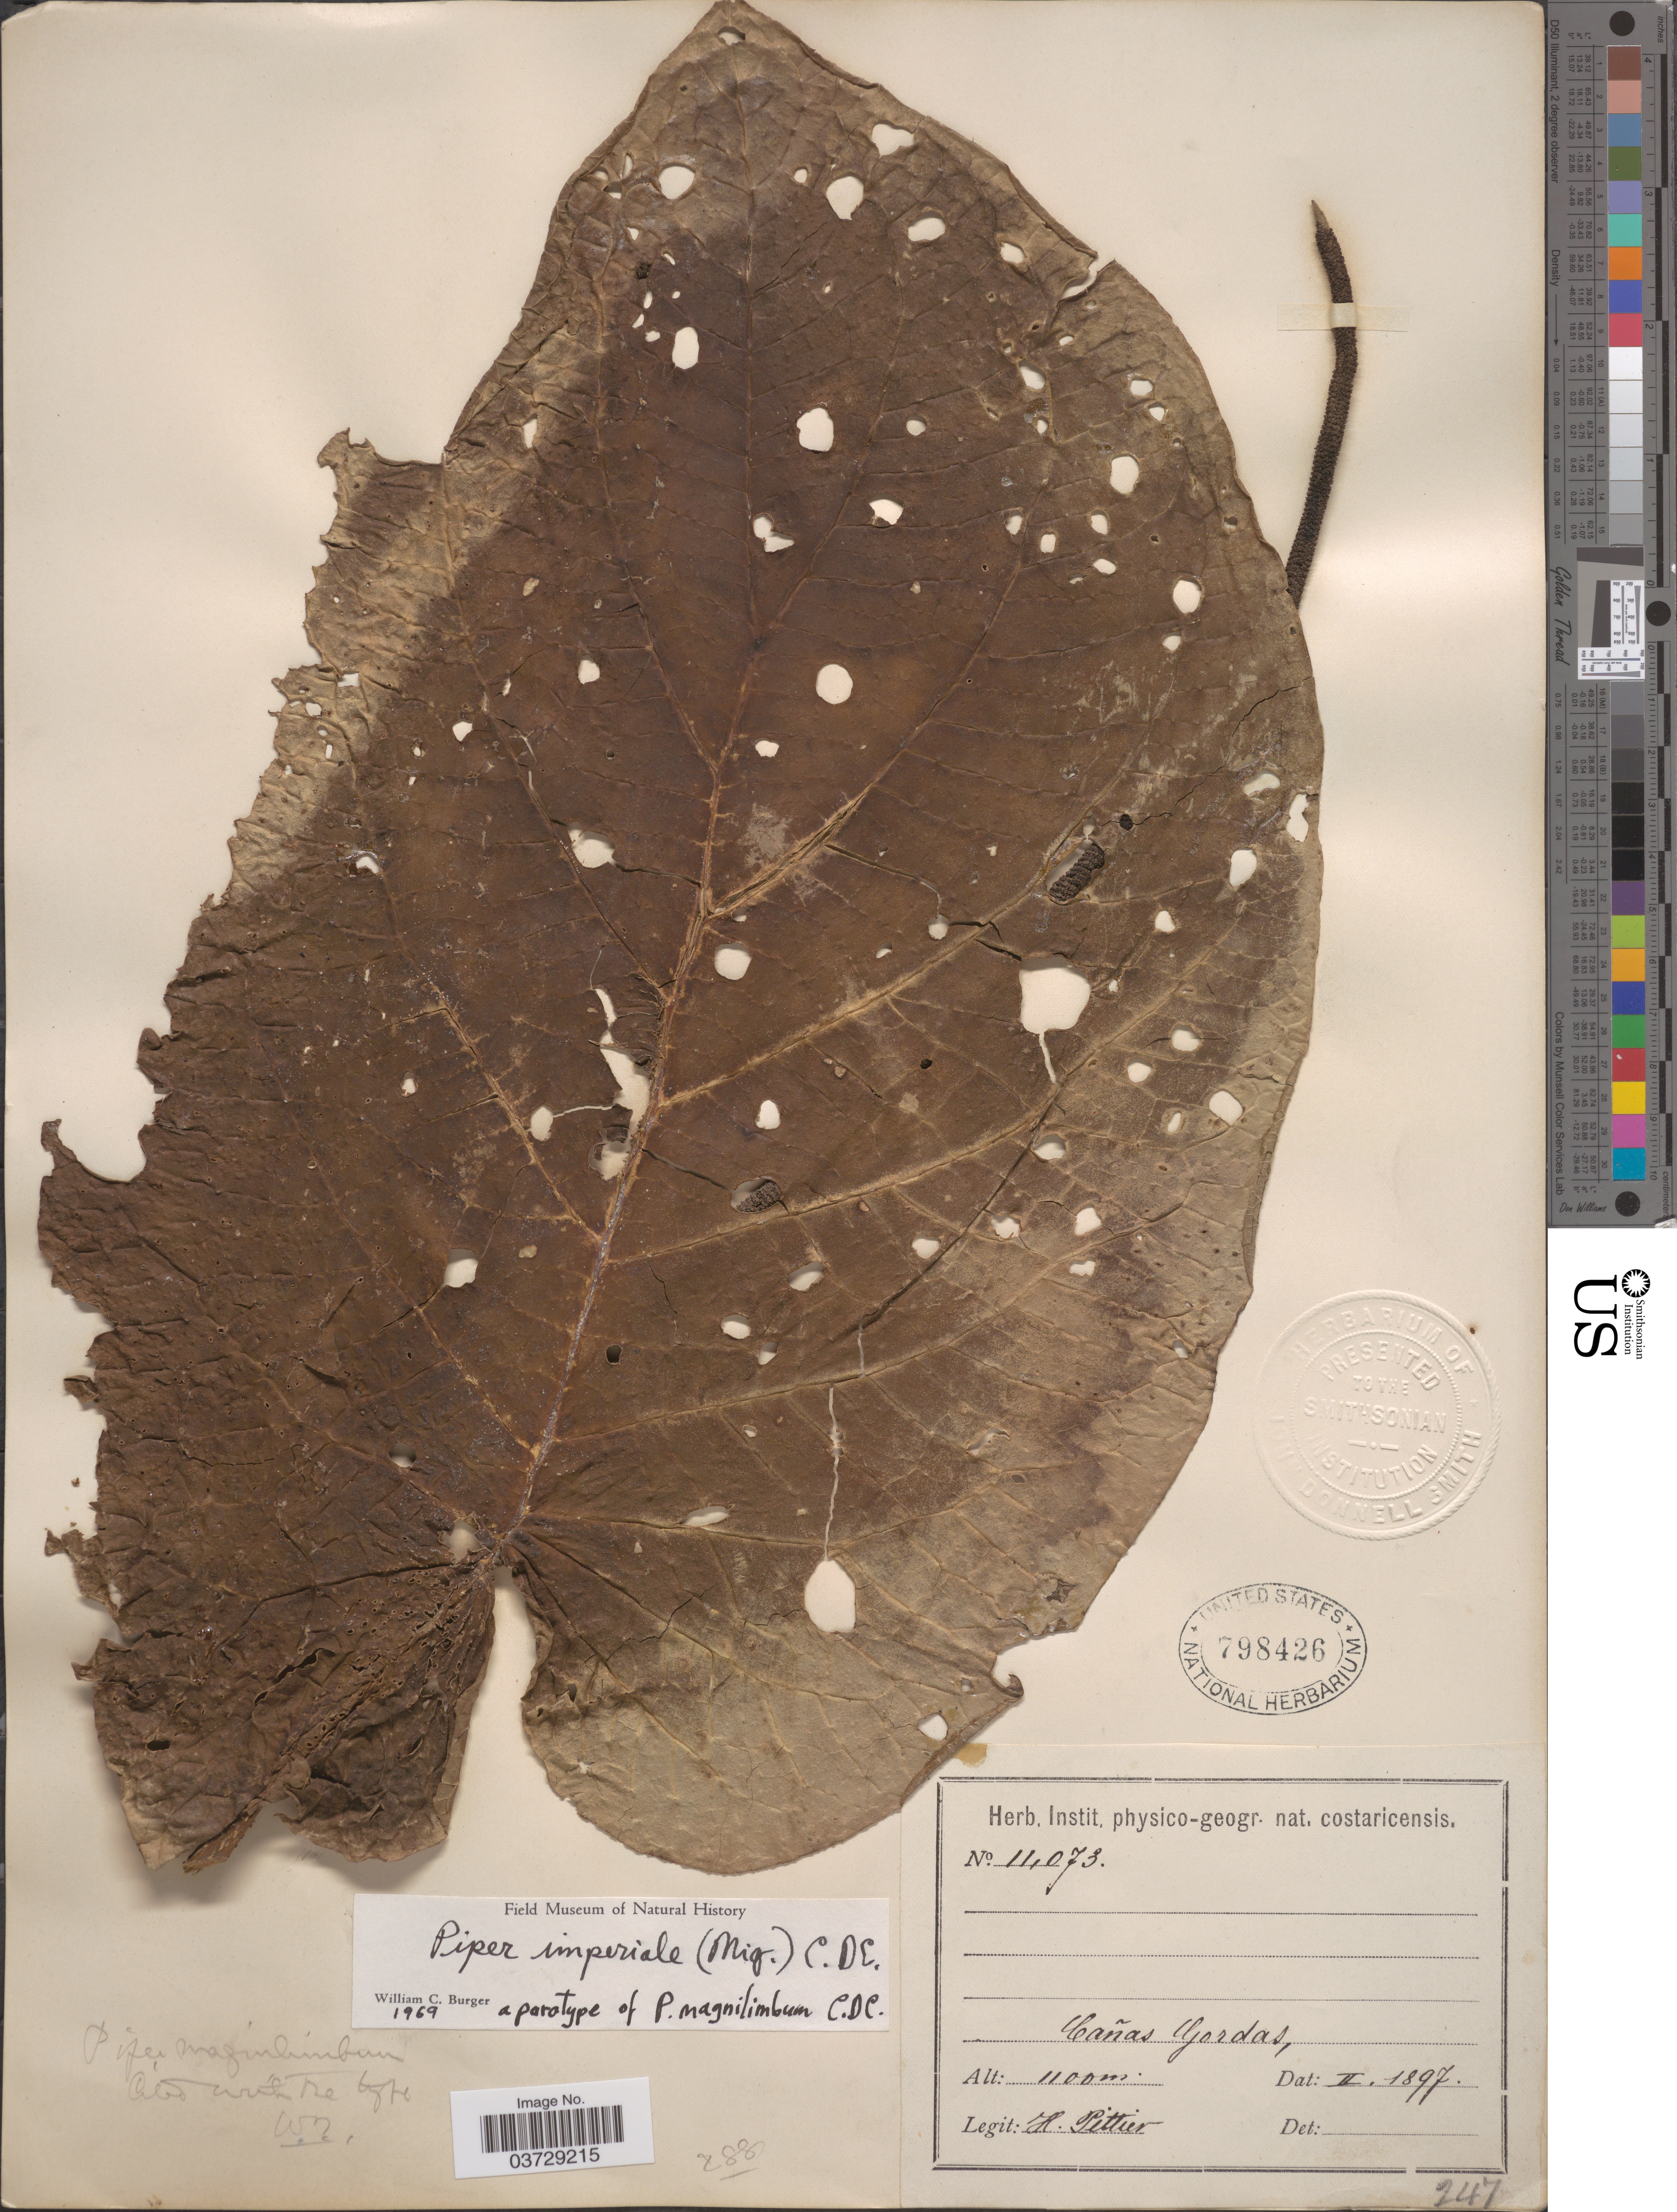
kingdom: Plantae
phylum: Tracheophyta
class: Magnoliopsida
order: Piperales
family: Piperaceae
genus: Piper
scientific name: Piper imperiale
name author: (Miq.) C. DC.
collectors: H. F. Pittier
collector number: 11073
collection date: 1897-02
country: Costa Rica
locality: Cañas Gordas.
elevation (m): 1100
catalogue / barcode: US 798426